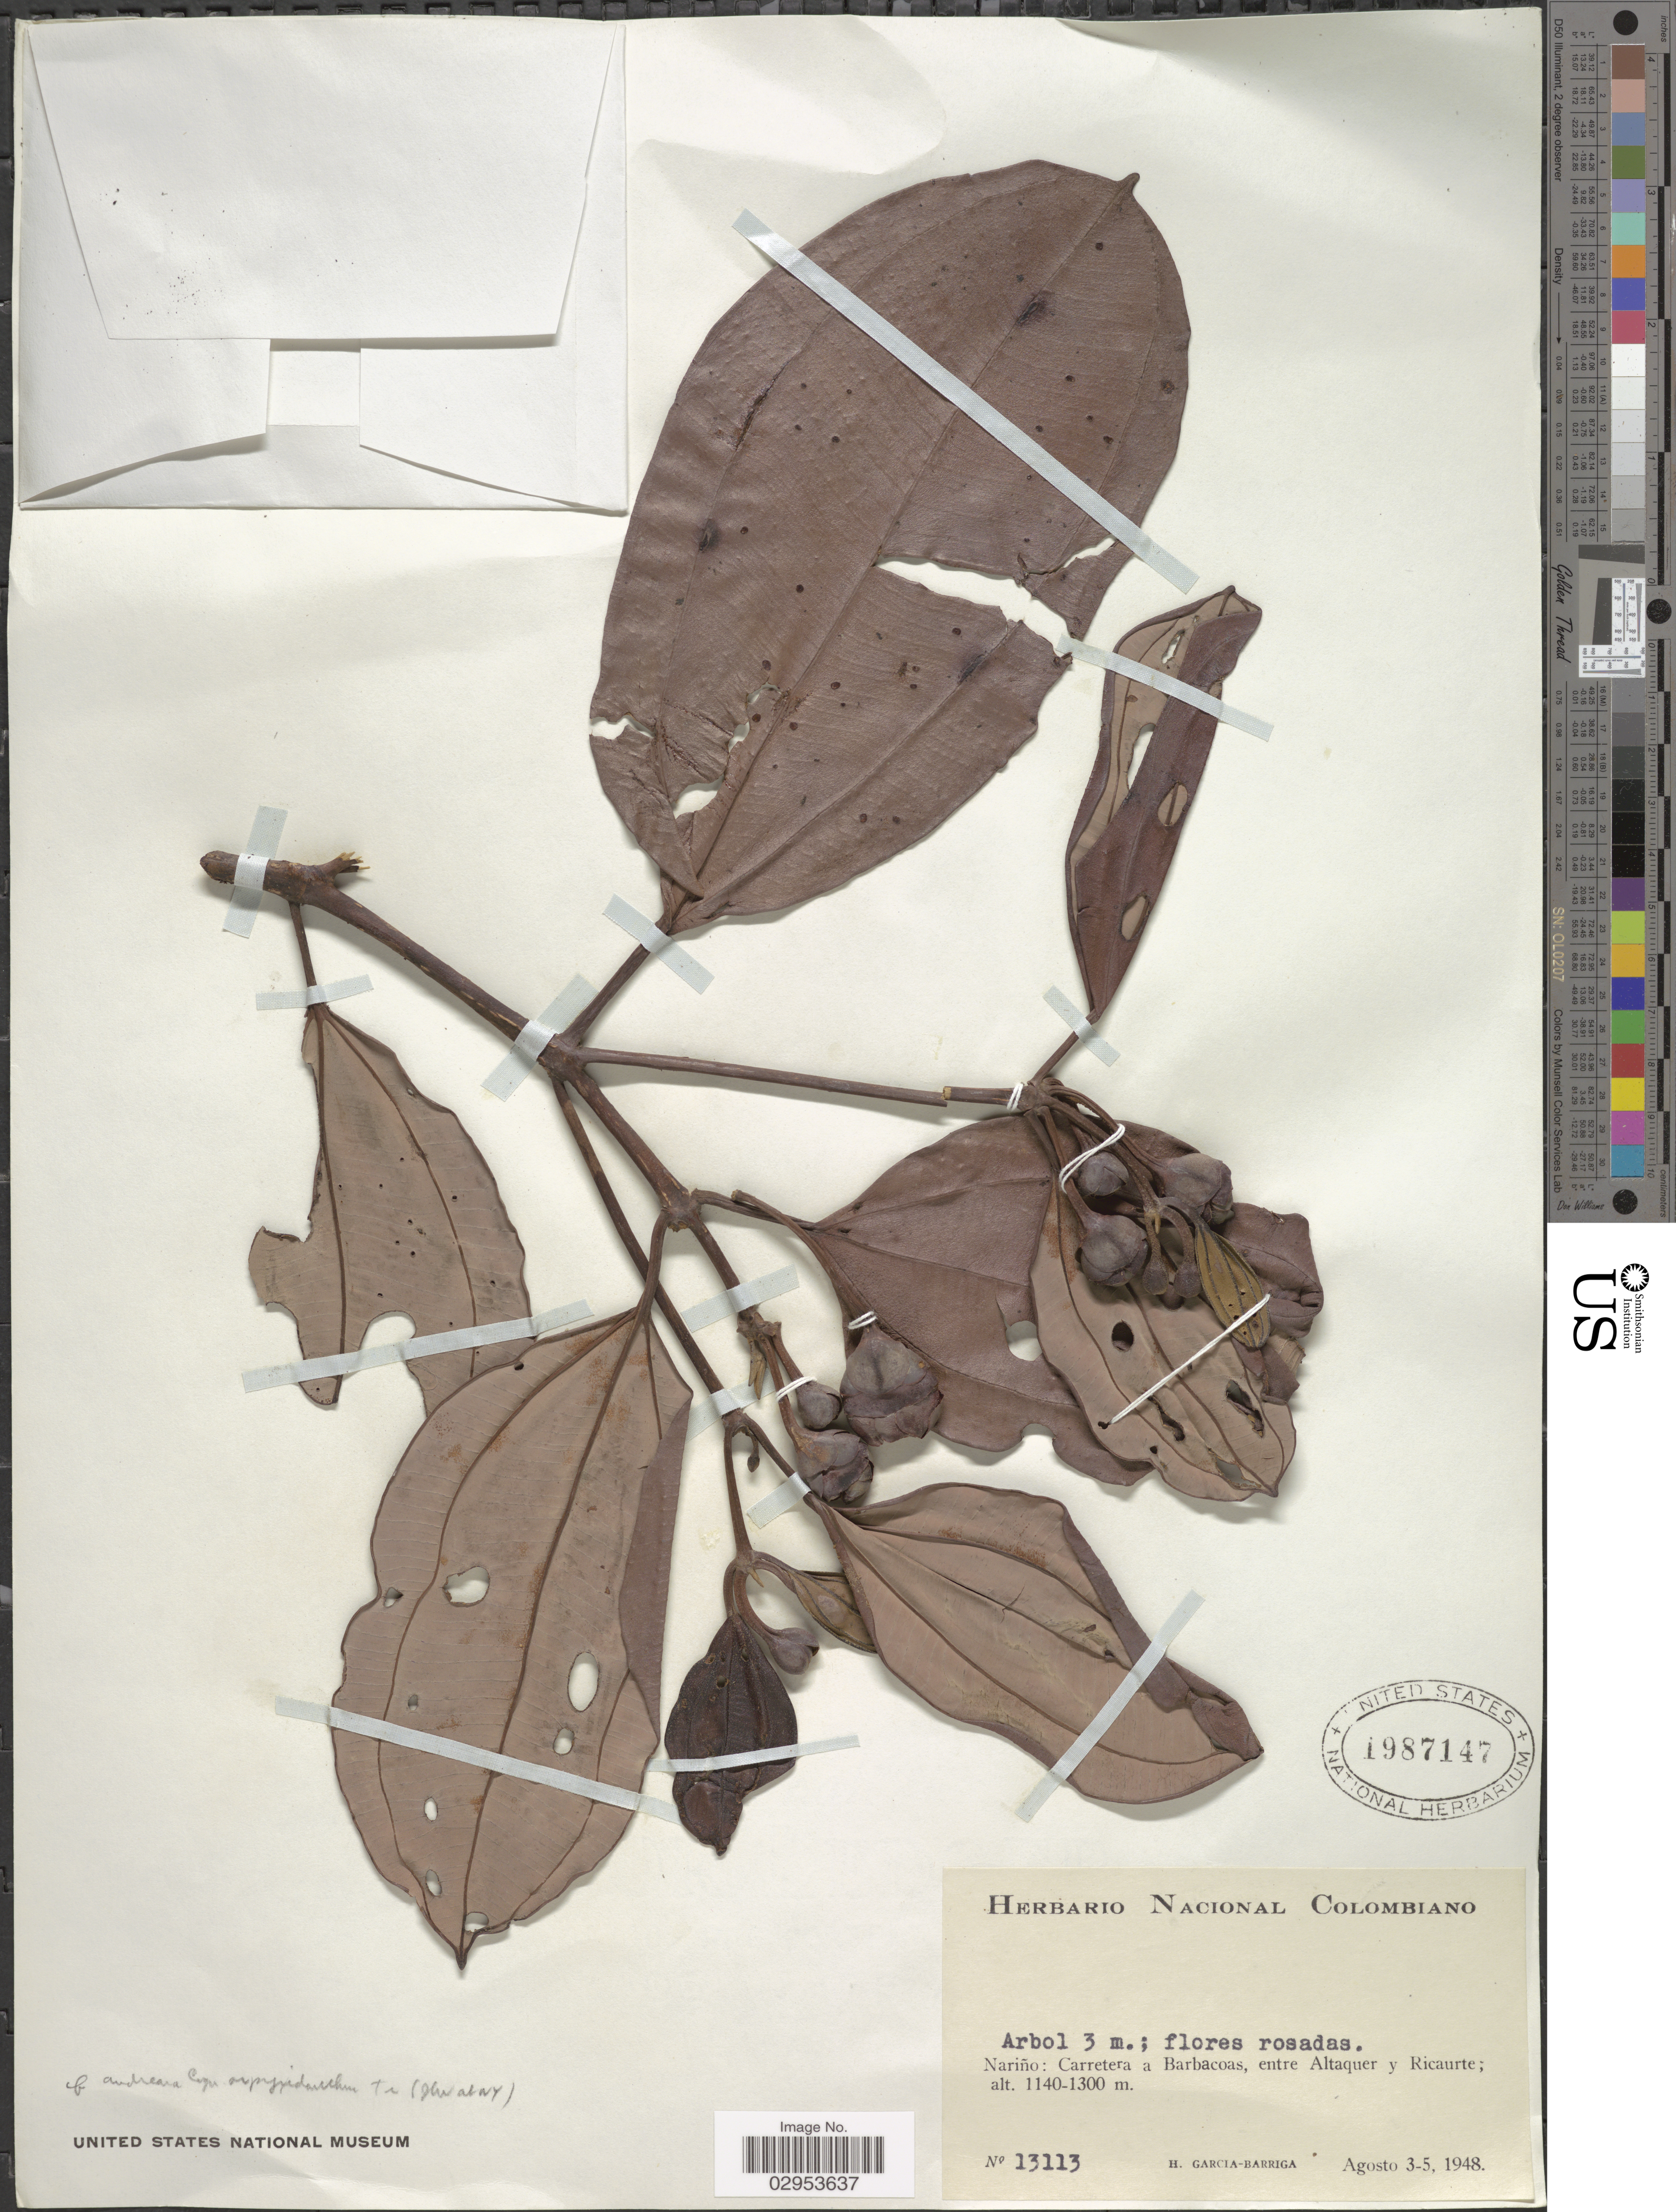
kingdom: Plantae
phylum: Tracheophyta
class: Magnoliopsida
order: Myrtales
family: Melastomataceae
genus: Blakea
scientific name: Blakea sp.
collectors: H. García Barriga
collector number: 13113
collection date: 1948-08-03/1948-08-05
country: Colombia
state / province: Nariño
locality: Carretera a Barbacoas, entre Altaquer y Ricaurte.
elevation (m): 1140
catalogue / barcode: US 1987147